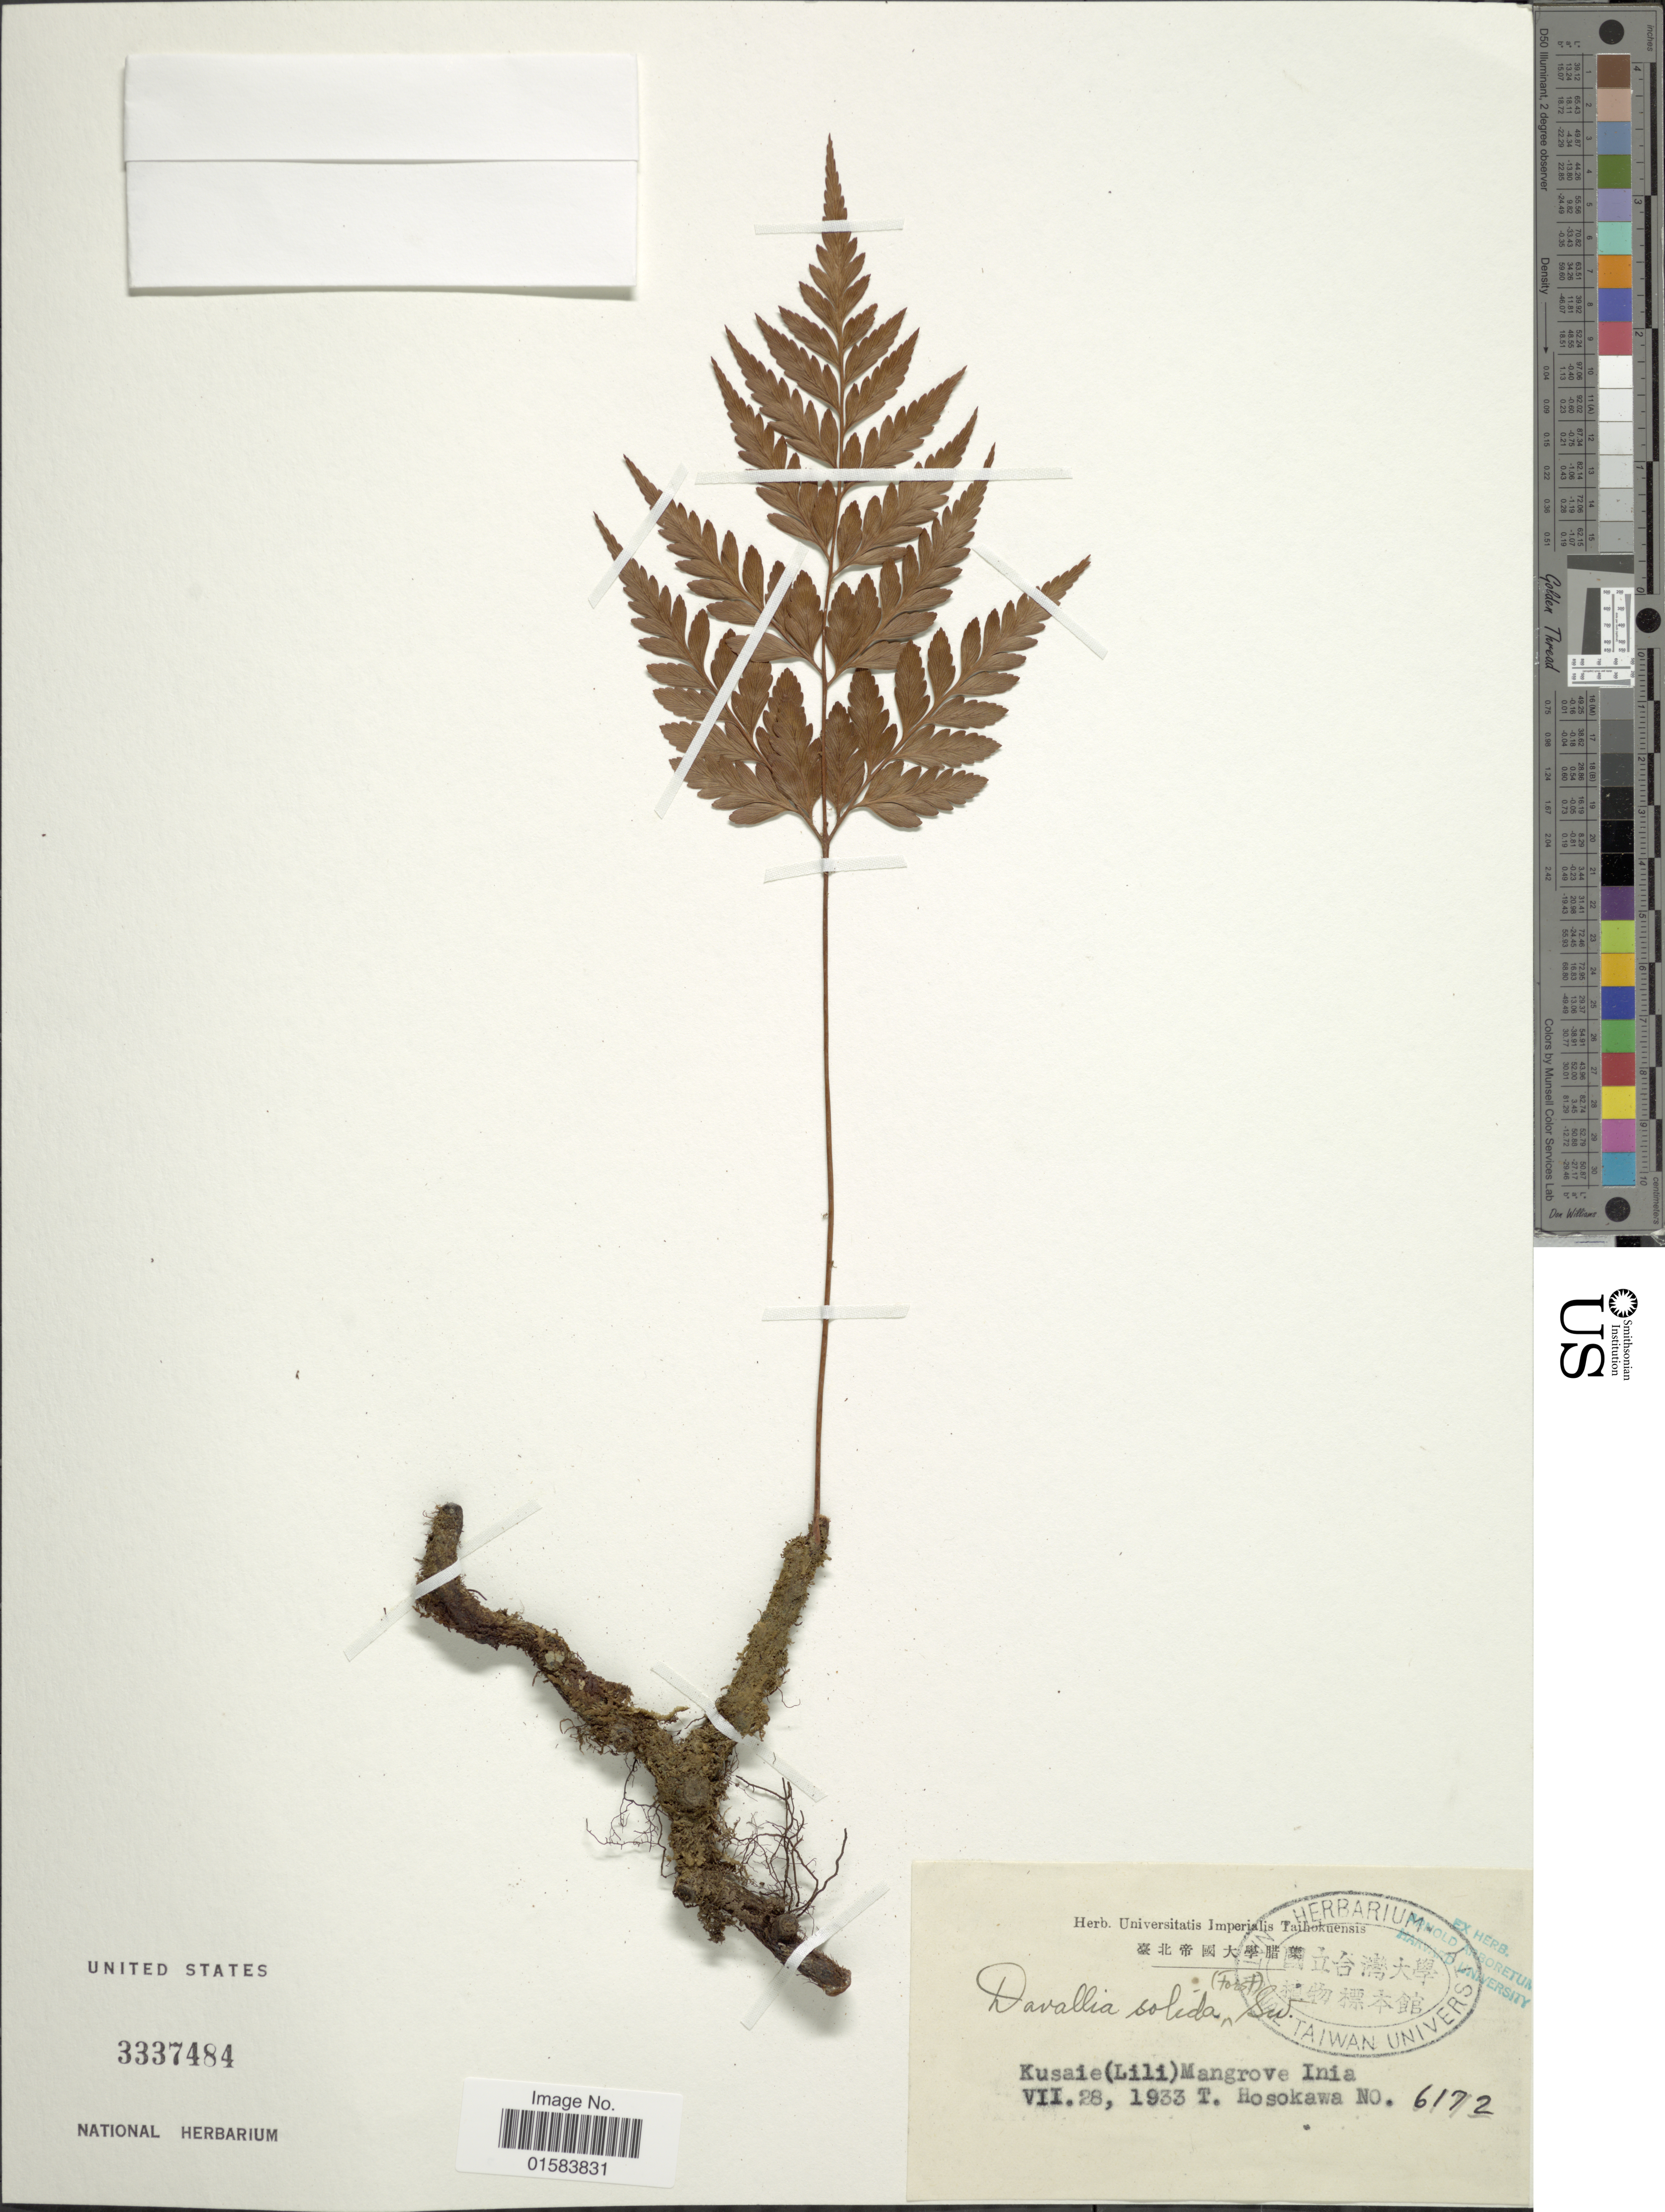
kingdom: Plantae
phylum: Tracheophyta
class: Polypodiopsida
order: Polypodiales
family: Davalliaceae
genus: Davallia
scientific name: Davallia solida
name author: (G. Forst.) Sw.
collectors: T. Hosokawa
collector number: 6172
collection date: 1933-07-28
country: Micronesia, Federated States of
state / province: Kosrae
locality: Kusaie (Lili) Mangrove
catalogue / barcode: US 3337484